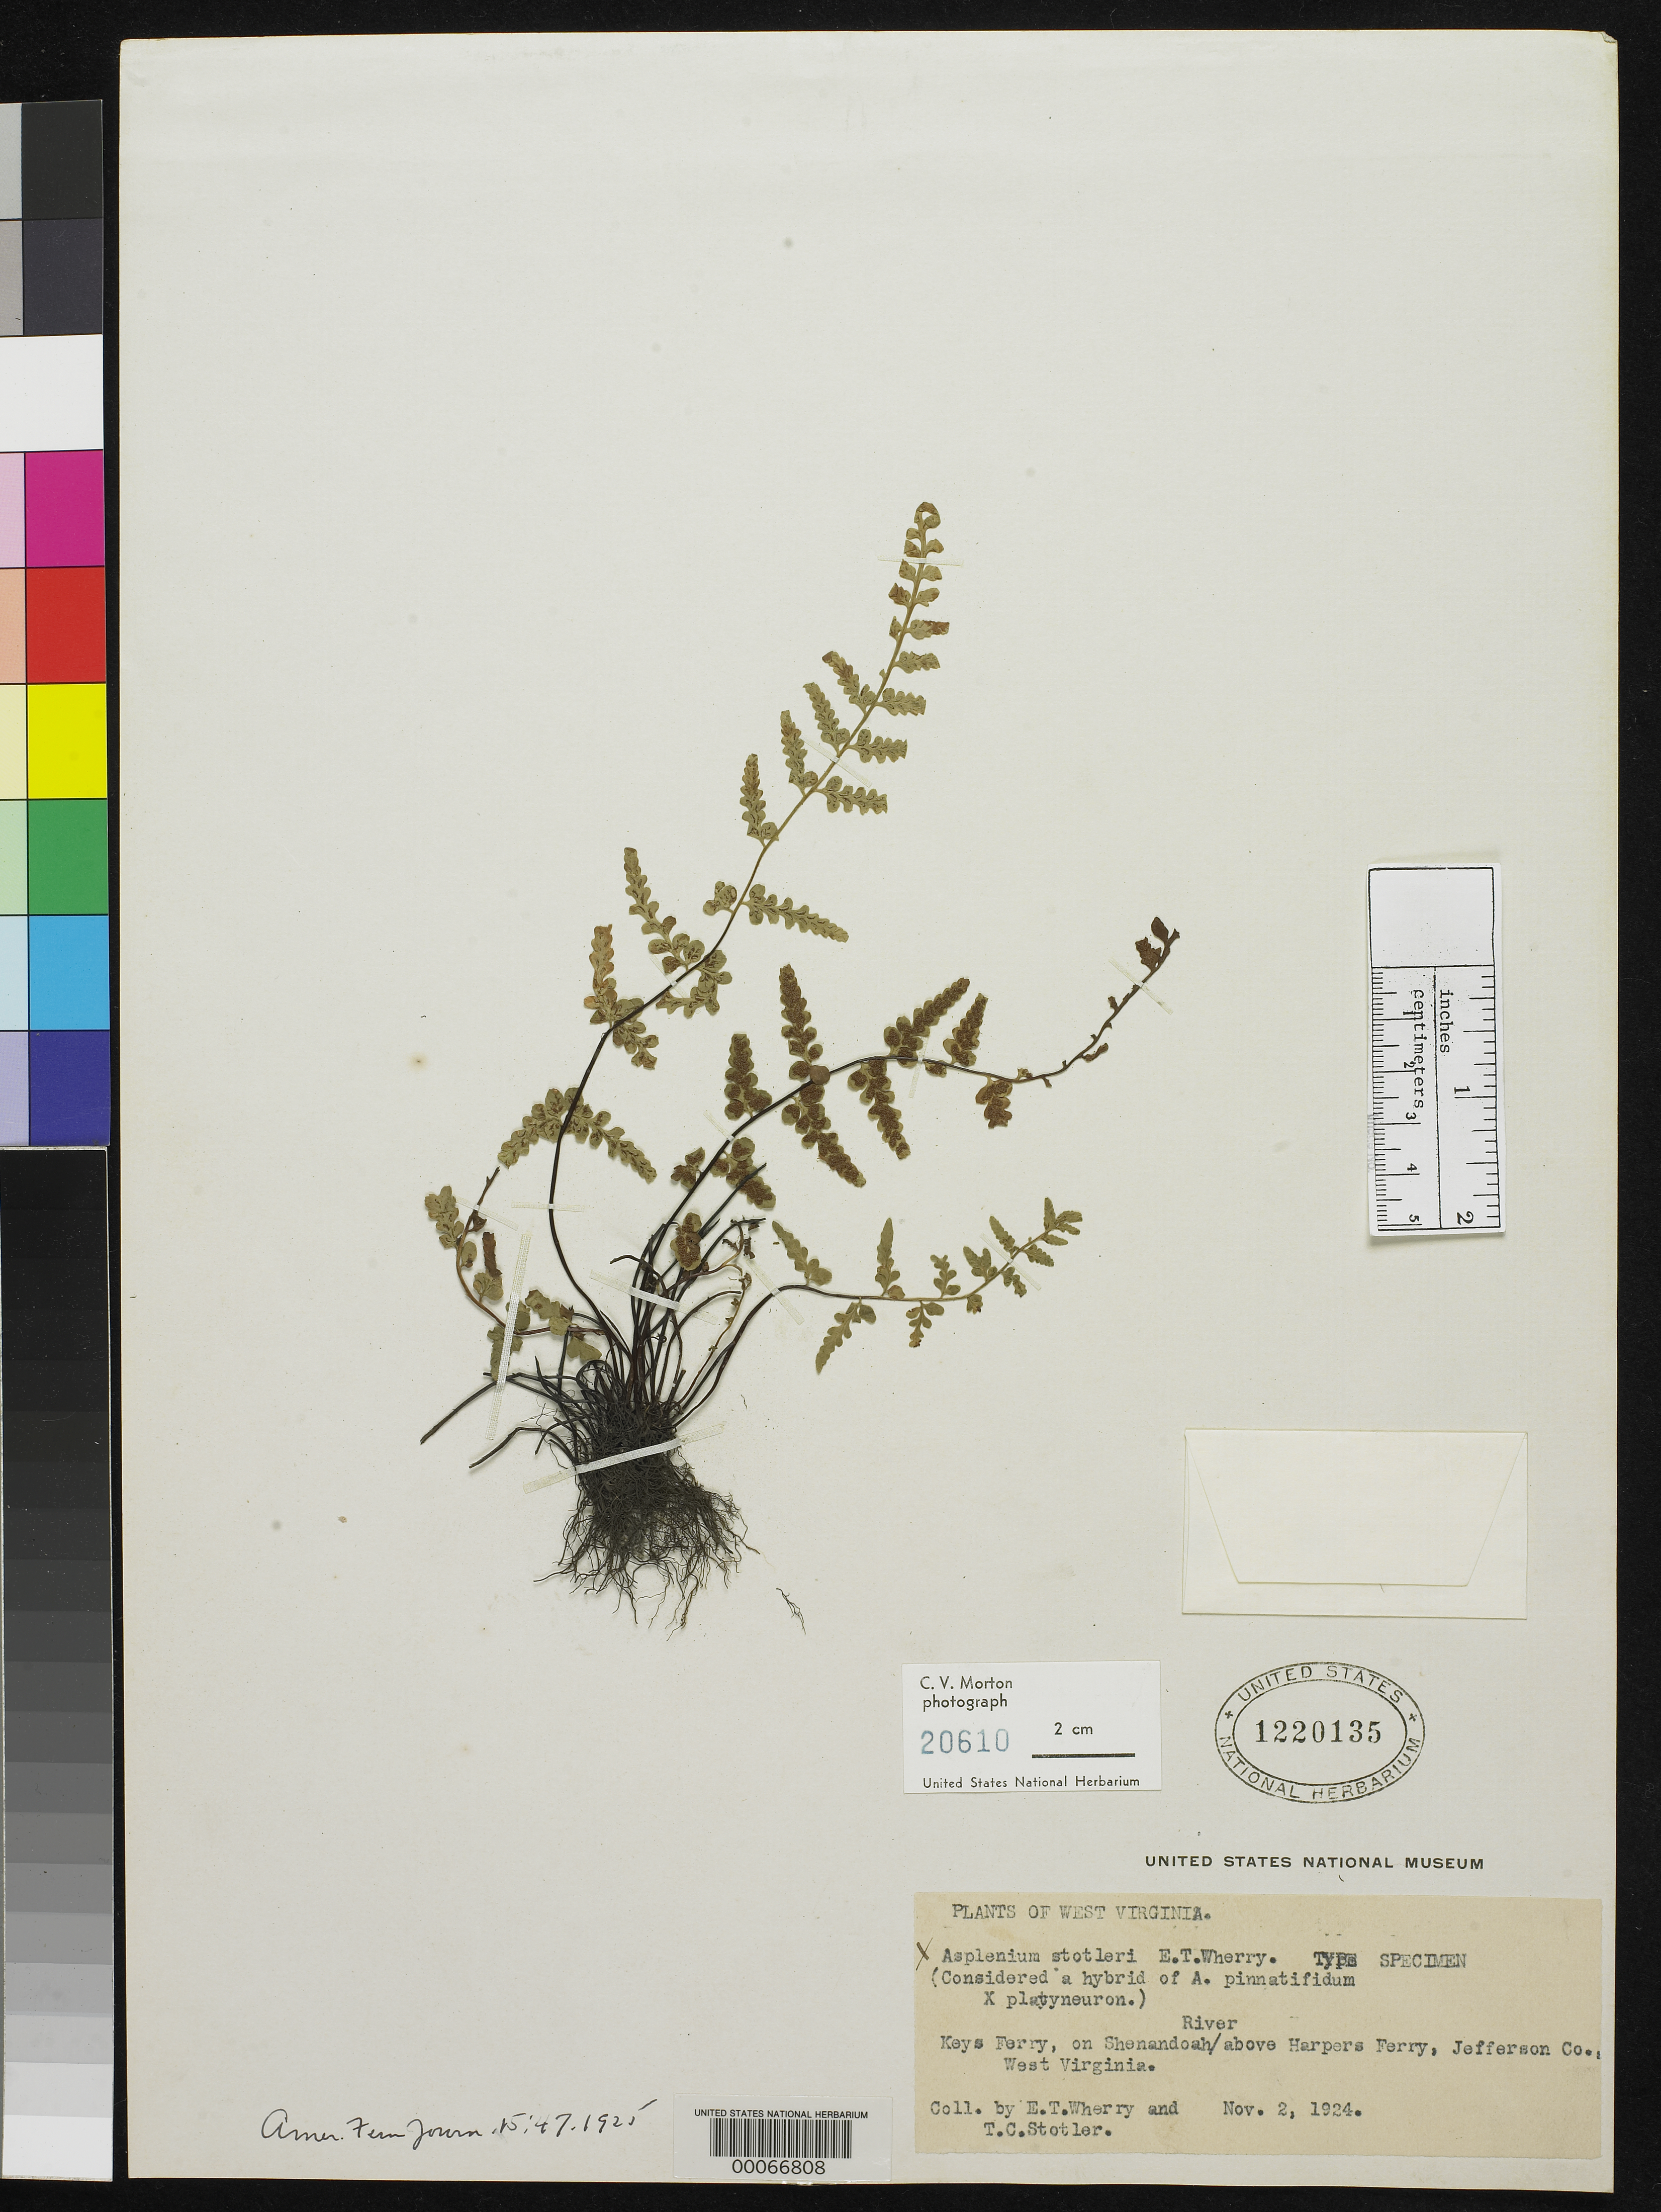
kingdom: Plantae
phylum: Tracheophyta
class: Polypodiopsida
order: Polypodiales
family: Aspleniaceae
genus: Asplenium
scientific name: Asplenium stotleri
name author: Wherry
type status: Holotype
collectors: E. T. Wherry & T. Stotler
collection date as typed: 02 Nov 1924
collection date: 1924-11-02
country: United States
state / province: West Virginia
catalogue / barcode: US 1220135